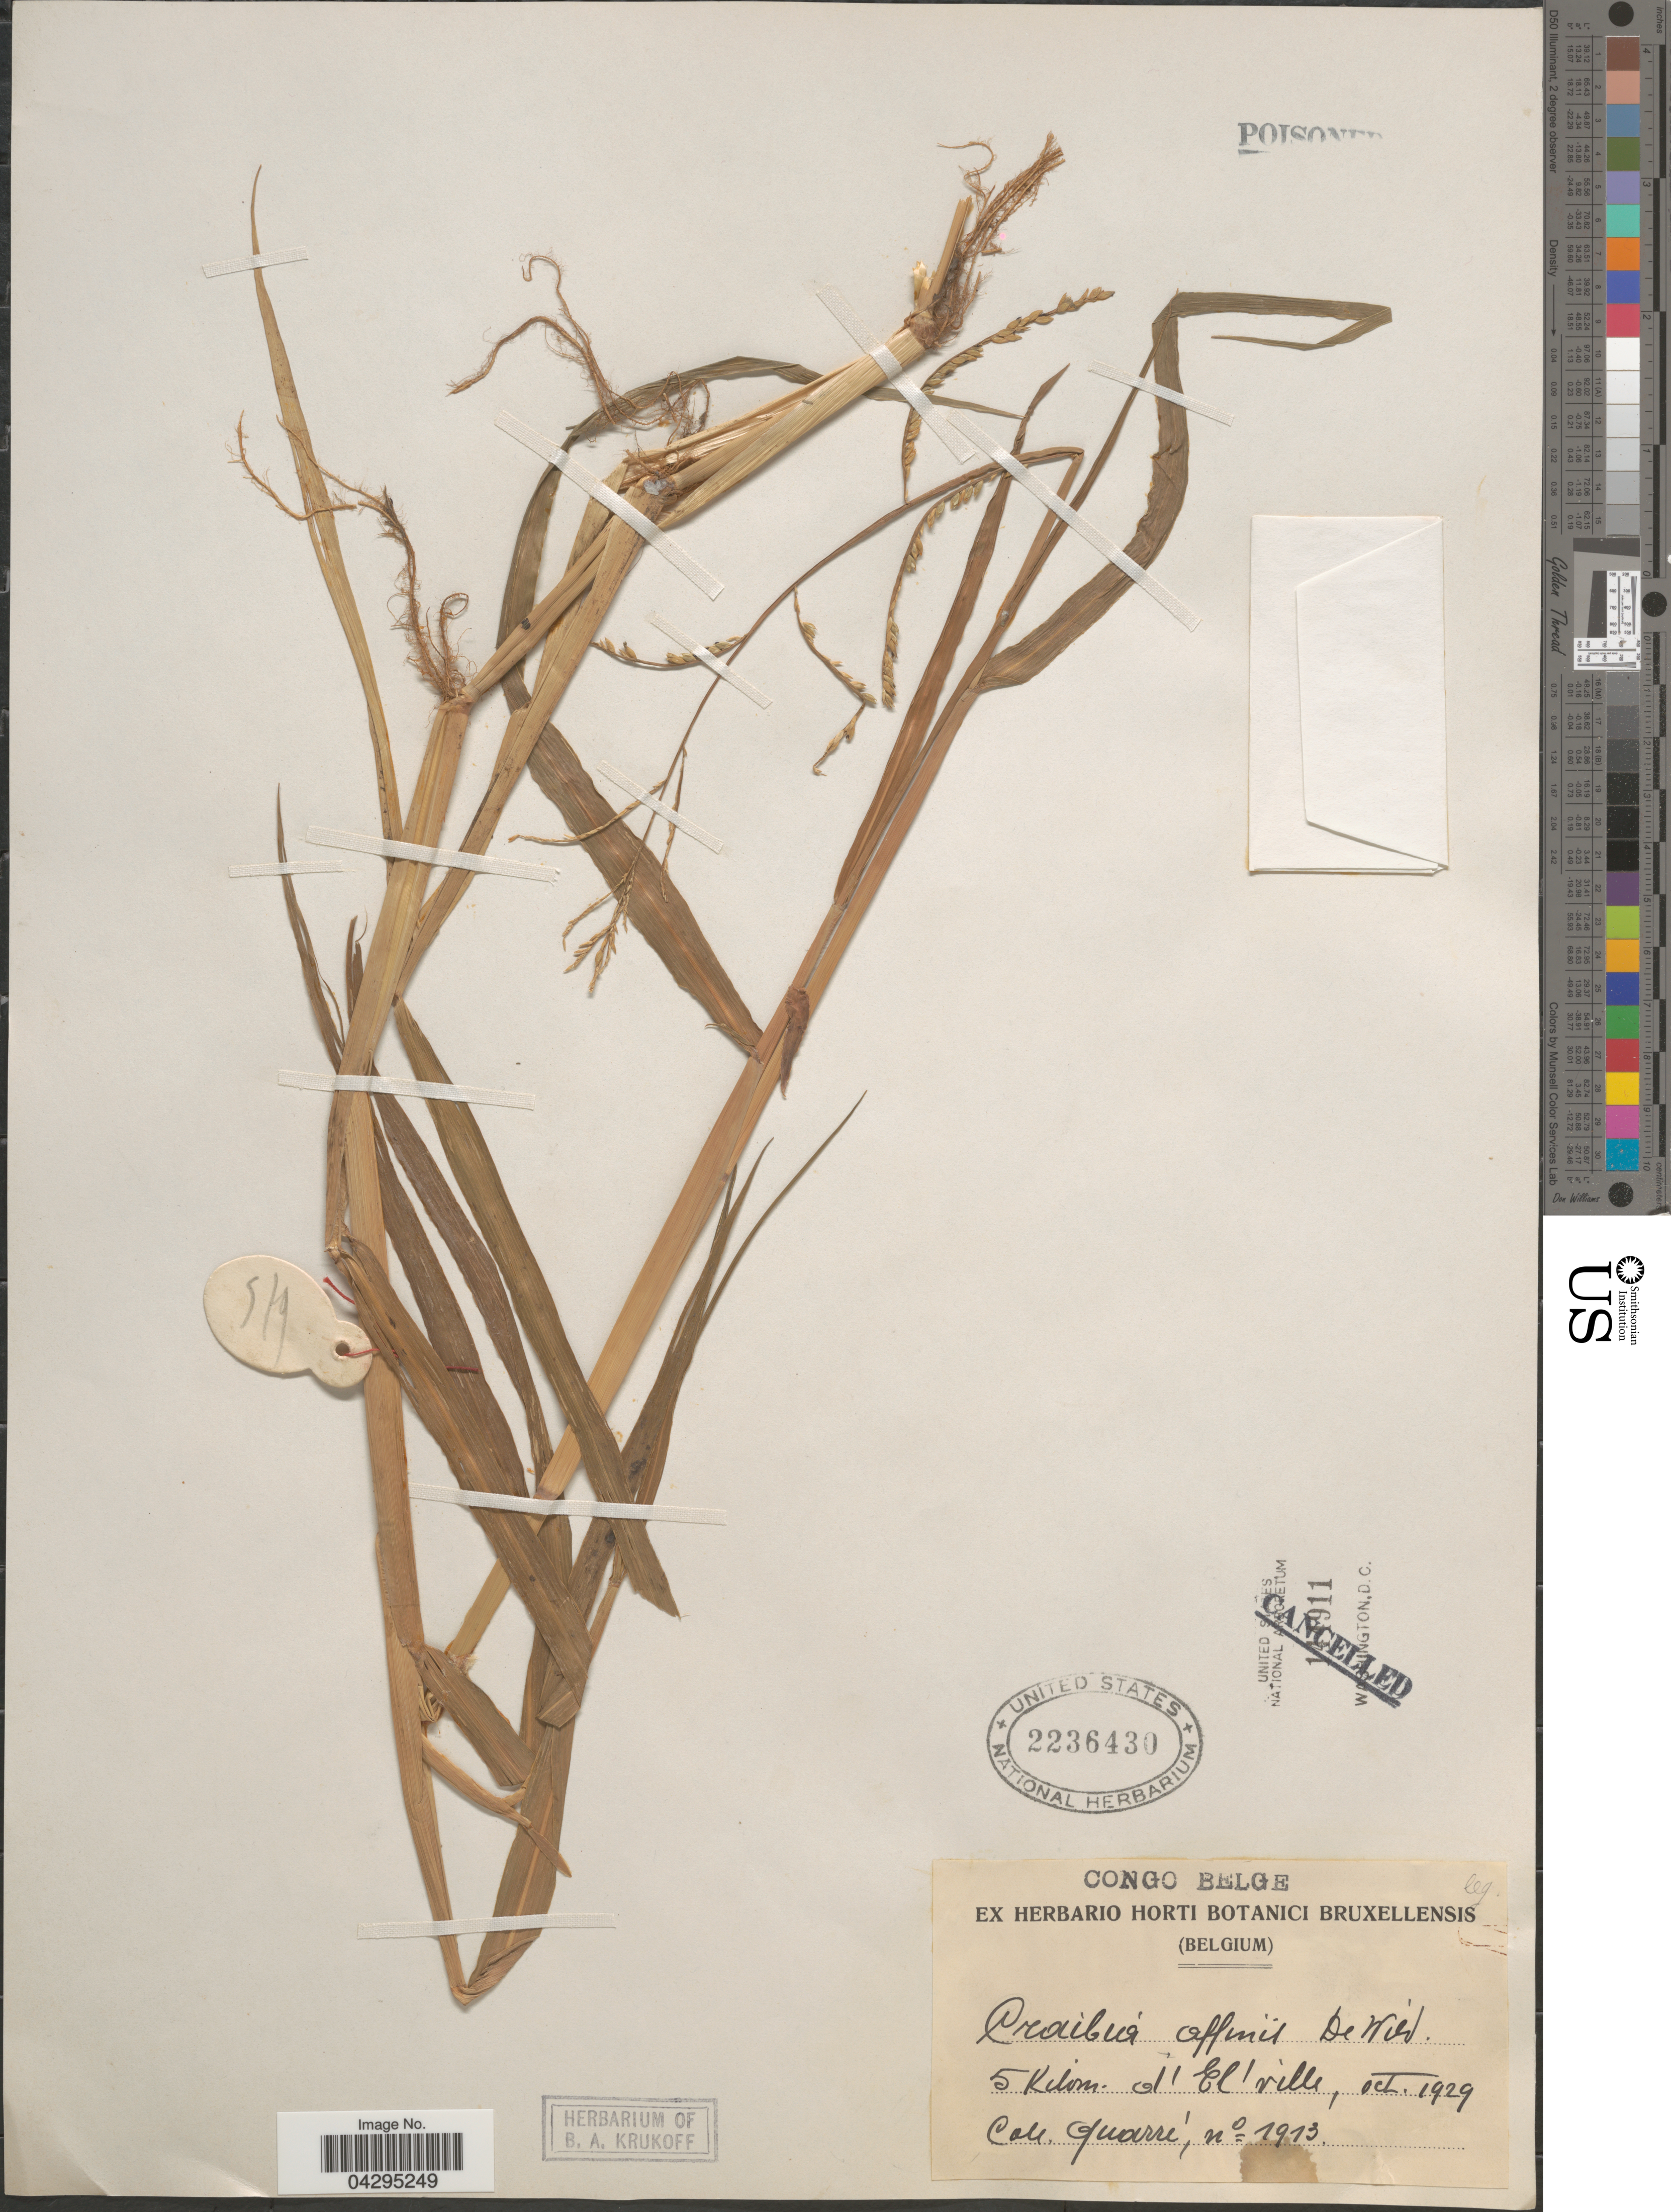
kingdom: Plantae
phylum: Tracheophyta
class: Liliopsida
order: Poales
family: Poaceae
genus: Urochloa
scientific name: Urochloa sp.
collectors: -. Quarre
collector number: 1913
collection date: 1929-10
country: Congo, Democratic Republic of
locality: Congo Belge. 5 Kilom. d'El'ville.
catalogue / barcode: US 2236430